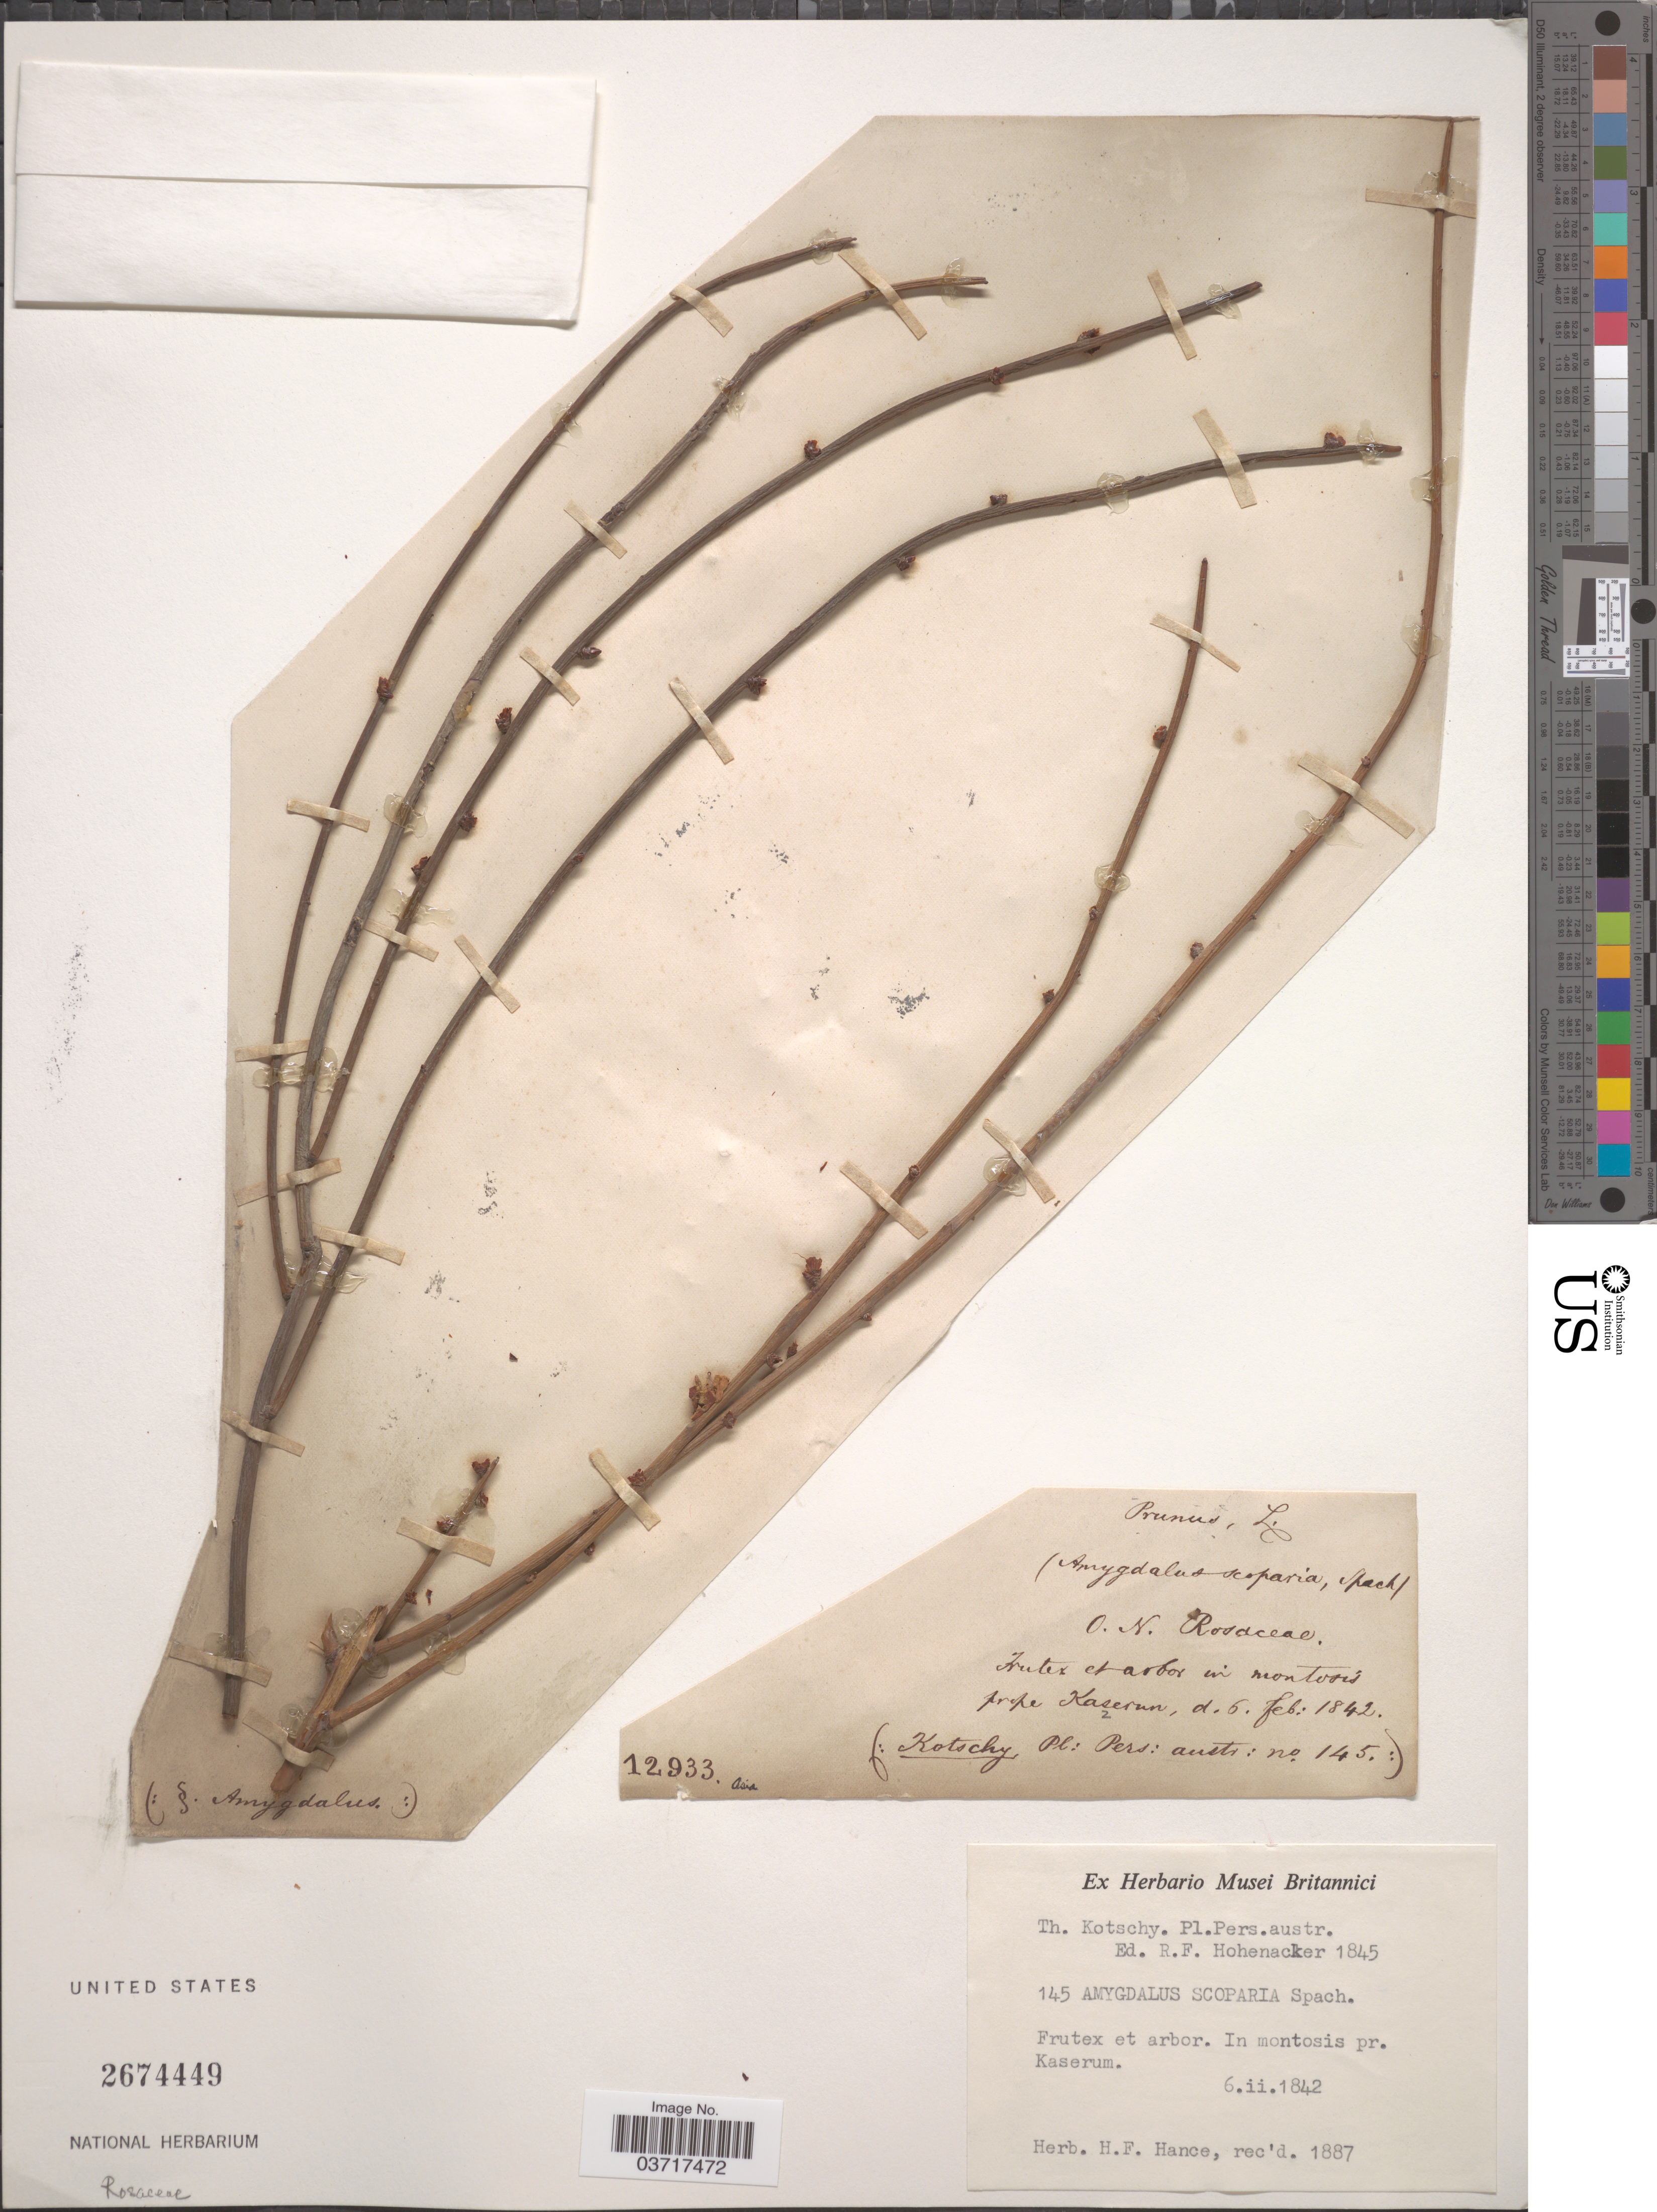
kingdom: Plantae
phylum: Tracheophyta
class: Magnoliopsida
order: Rosales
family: Rosaceae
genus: Prunus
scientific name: Prunus amygdalus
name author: Batsch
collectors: R. F. Hohenacker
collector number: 145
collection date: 1842-02-06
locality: In montosis pr. Kaserum.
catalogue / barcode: US 2674449